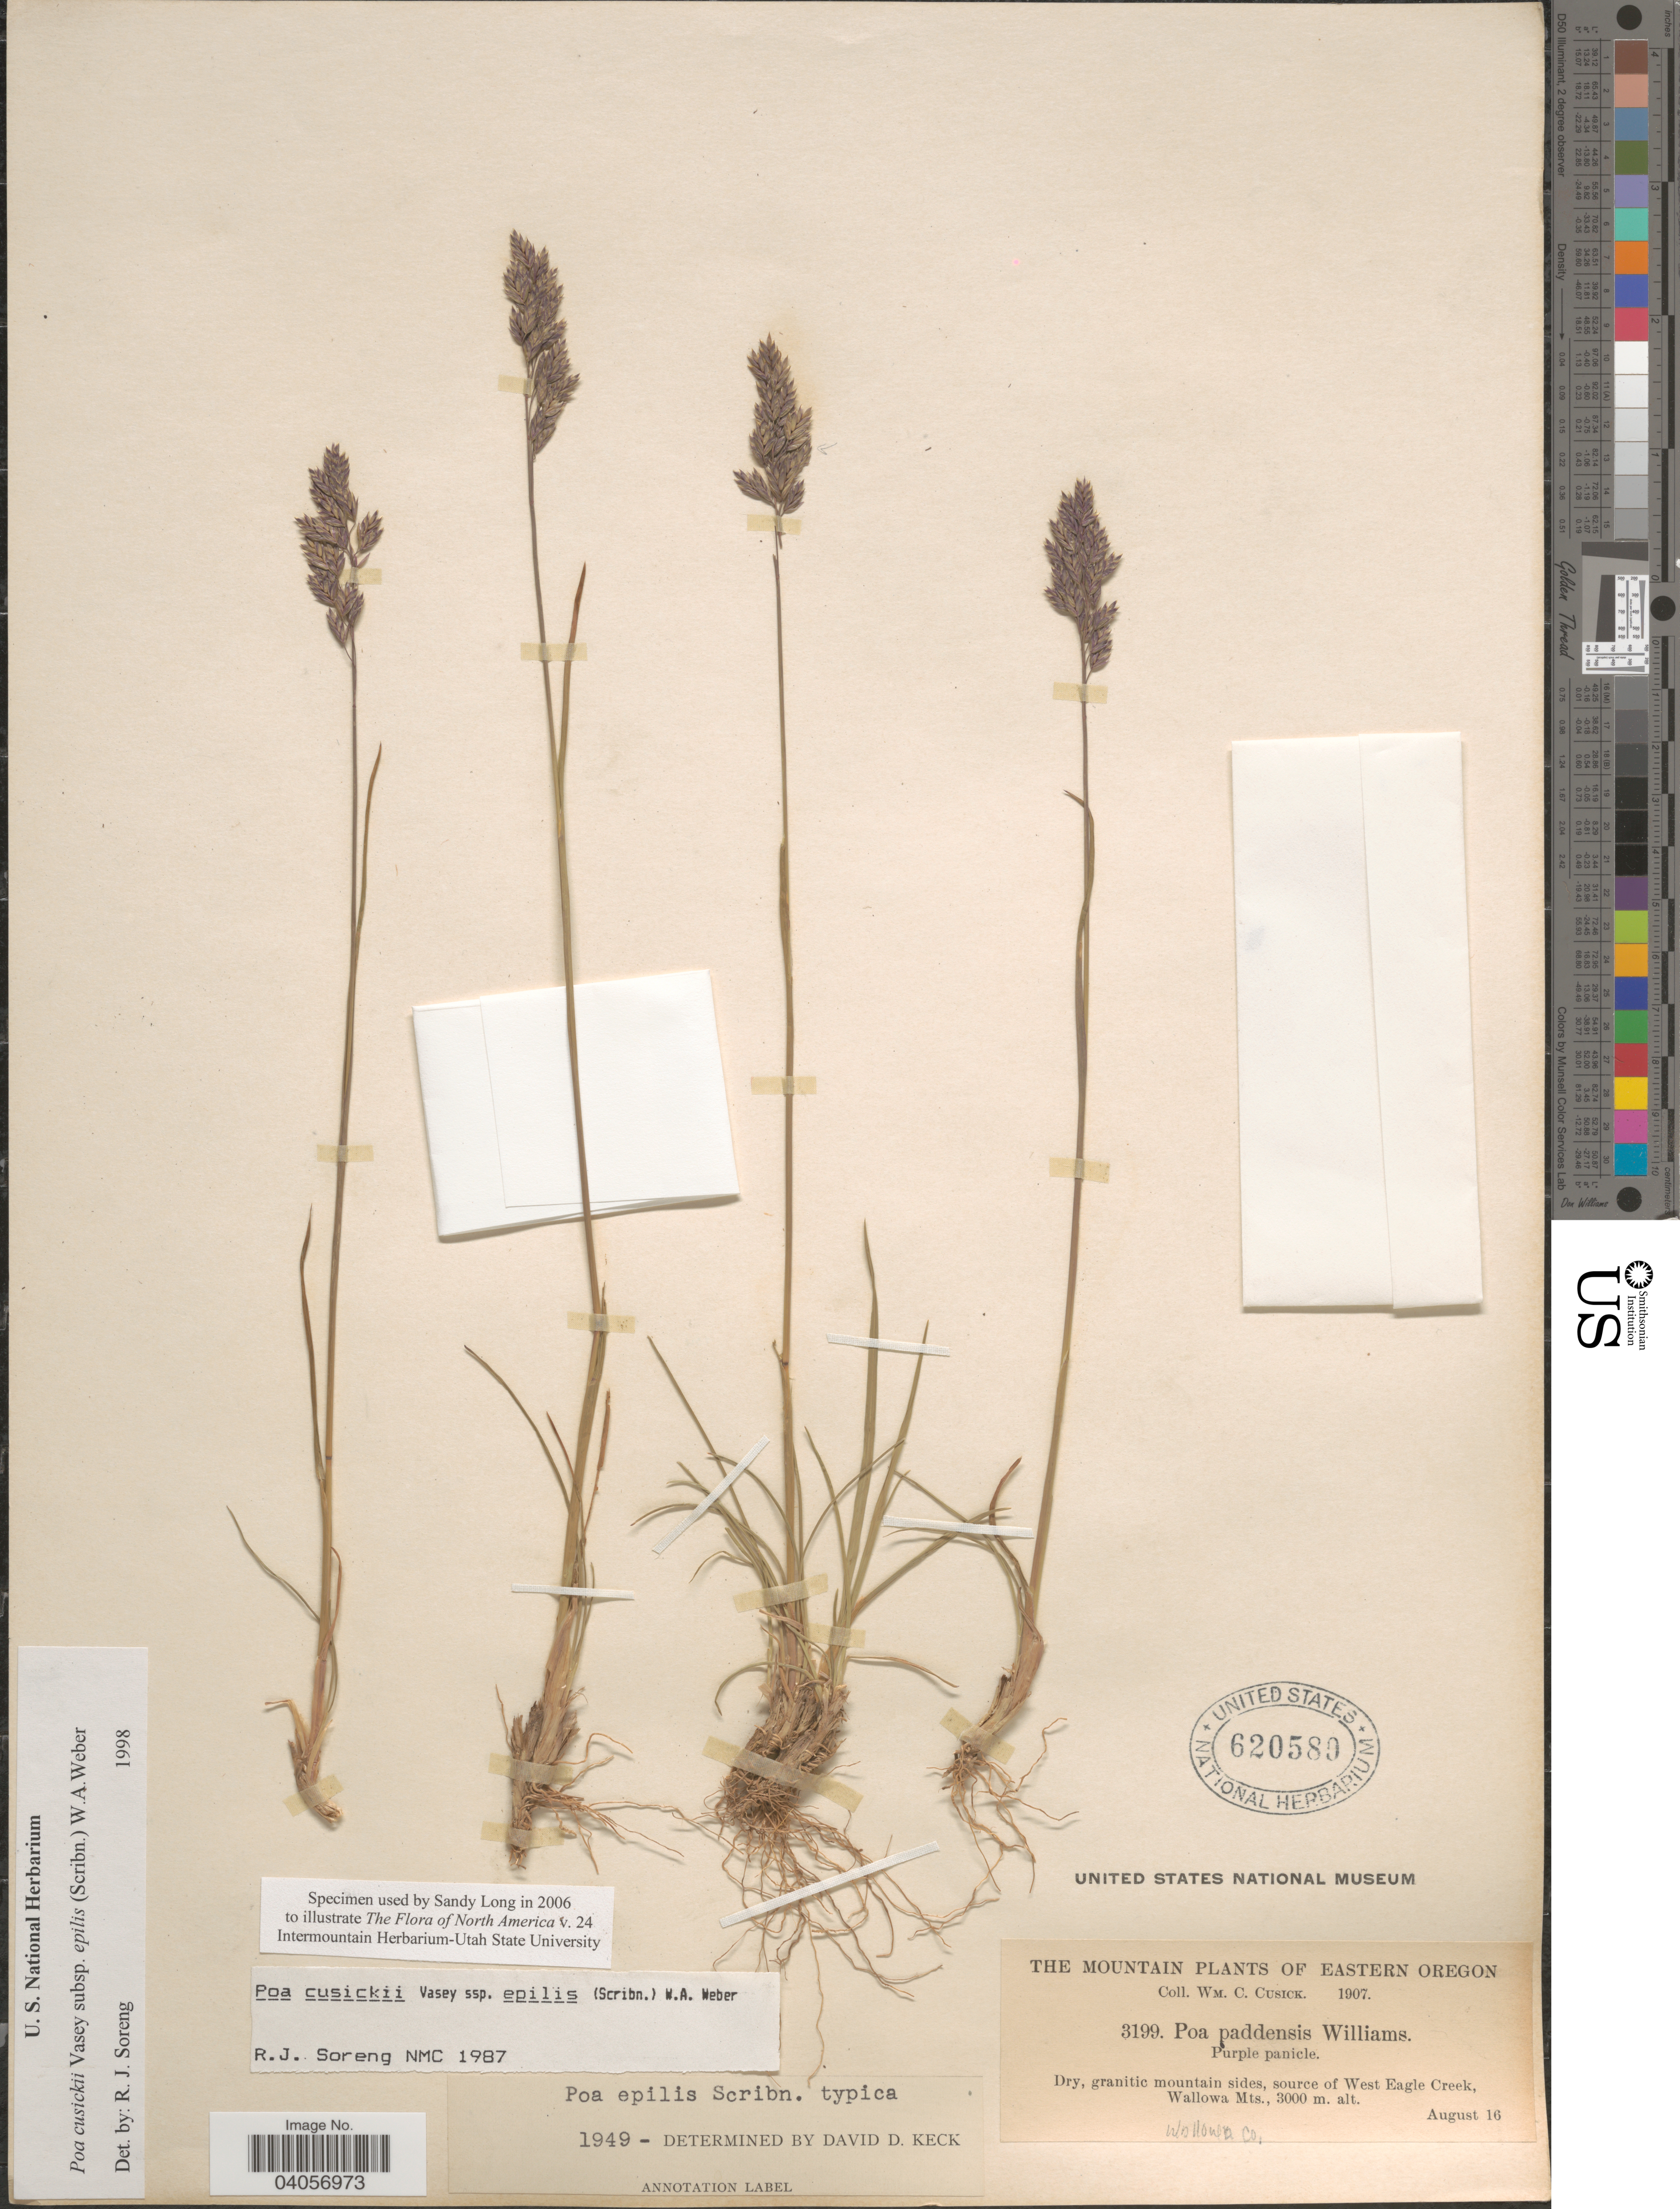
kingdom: Plantae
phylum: Tracheophyta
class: Liliopsida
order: Poales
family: Poaceae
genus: Poa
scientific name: Poa cusickii subsp. epilis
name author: (Scribn.) W.A. Weber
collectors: W. C. Cusick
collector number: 3199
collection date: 1907-08-16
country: United States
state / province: Oregon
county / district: Wallowa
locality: Eastern Oregon. Dry, granitic mountain sides, source of West Eagle Creek, Wallowa Mts. Wallowa Co.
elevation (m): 3000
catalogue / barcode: US 620580